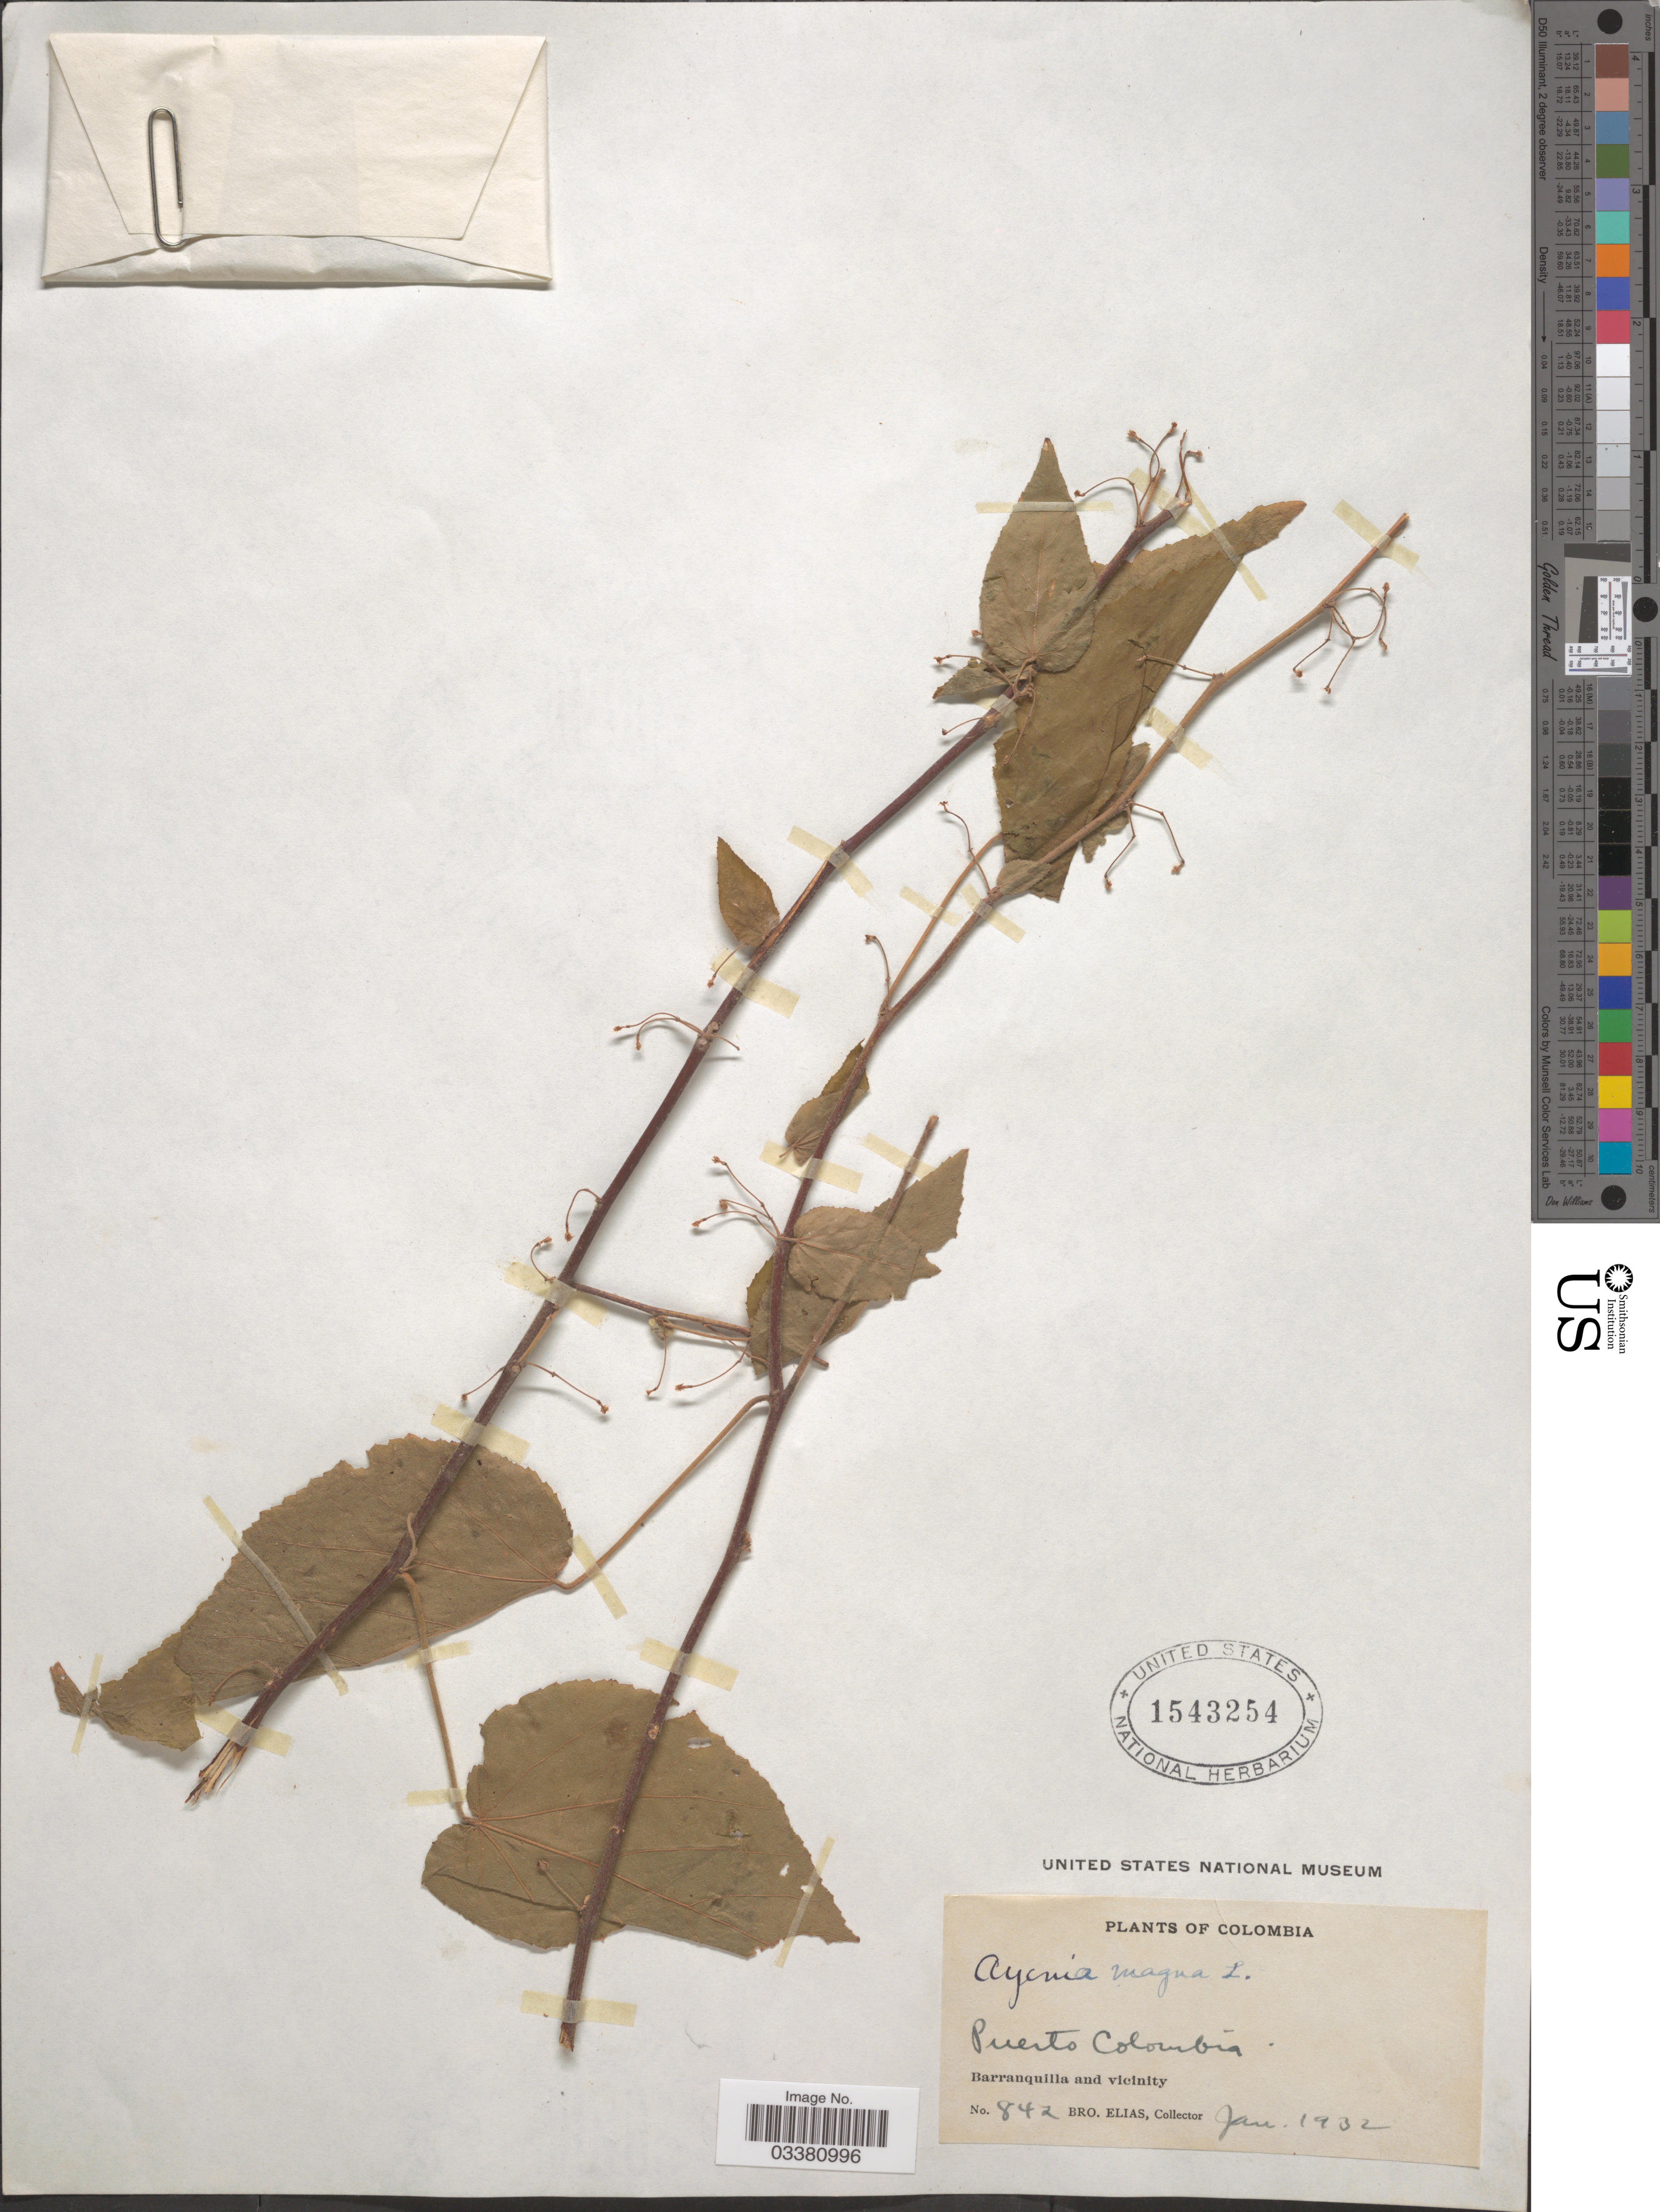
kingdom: Plantae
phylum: Tracheophyta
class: Magnoliopsida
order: Malvales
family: Malvaceae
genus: Ayenia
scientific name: Ayenia magna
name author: L.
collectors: Bro. Elias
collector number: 842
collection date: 1932-01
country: Colombia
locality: Puerto Colombía. Barranquilla and vicinity.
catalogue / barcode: US 1543254